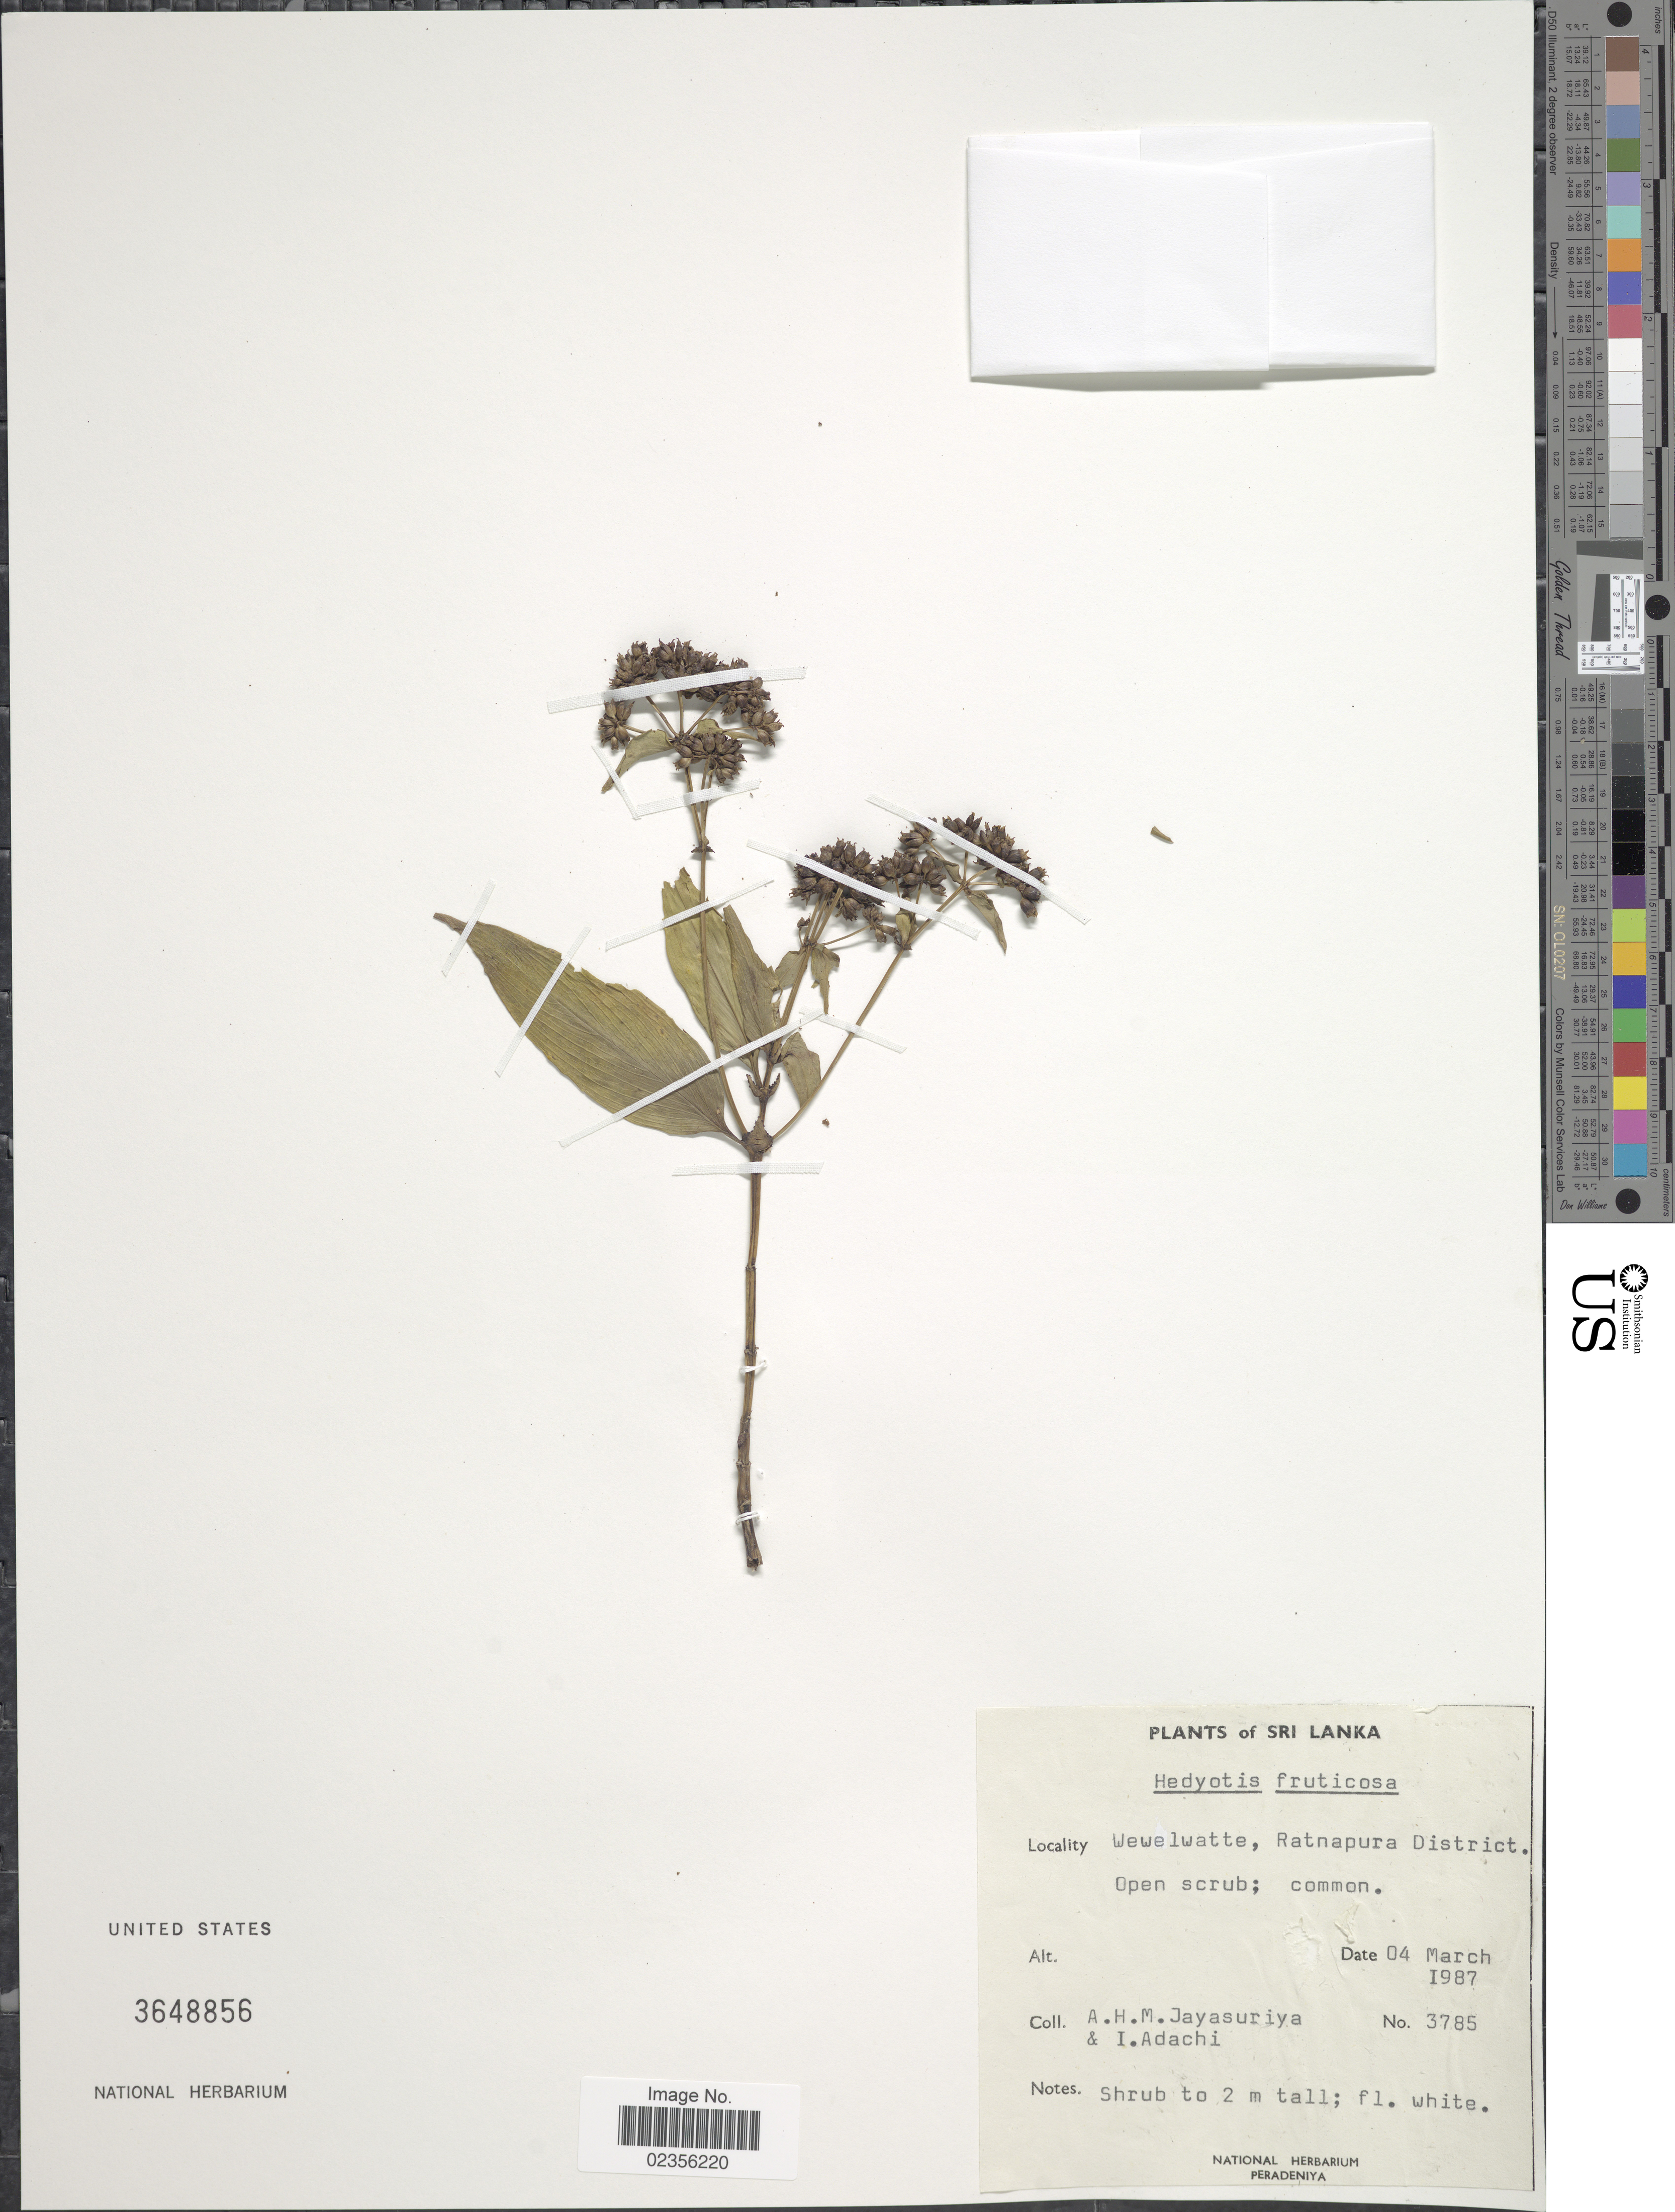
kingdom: Plantae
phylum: Tracheophyta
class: Magnoliopsida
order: Gentianales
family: Rubiaceae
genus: Hedyotis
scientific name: Hedyotis fruticosa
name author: L.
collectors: A. H. Jayasuriya & I. Adachi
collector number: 3785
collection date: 1987-03-04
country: Sri Lanka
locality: Wewelwatte, Ratnapura District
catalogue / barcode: US 3648856